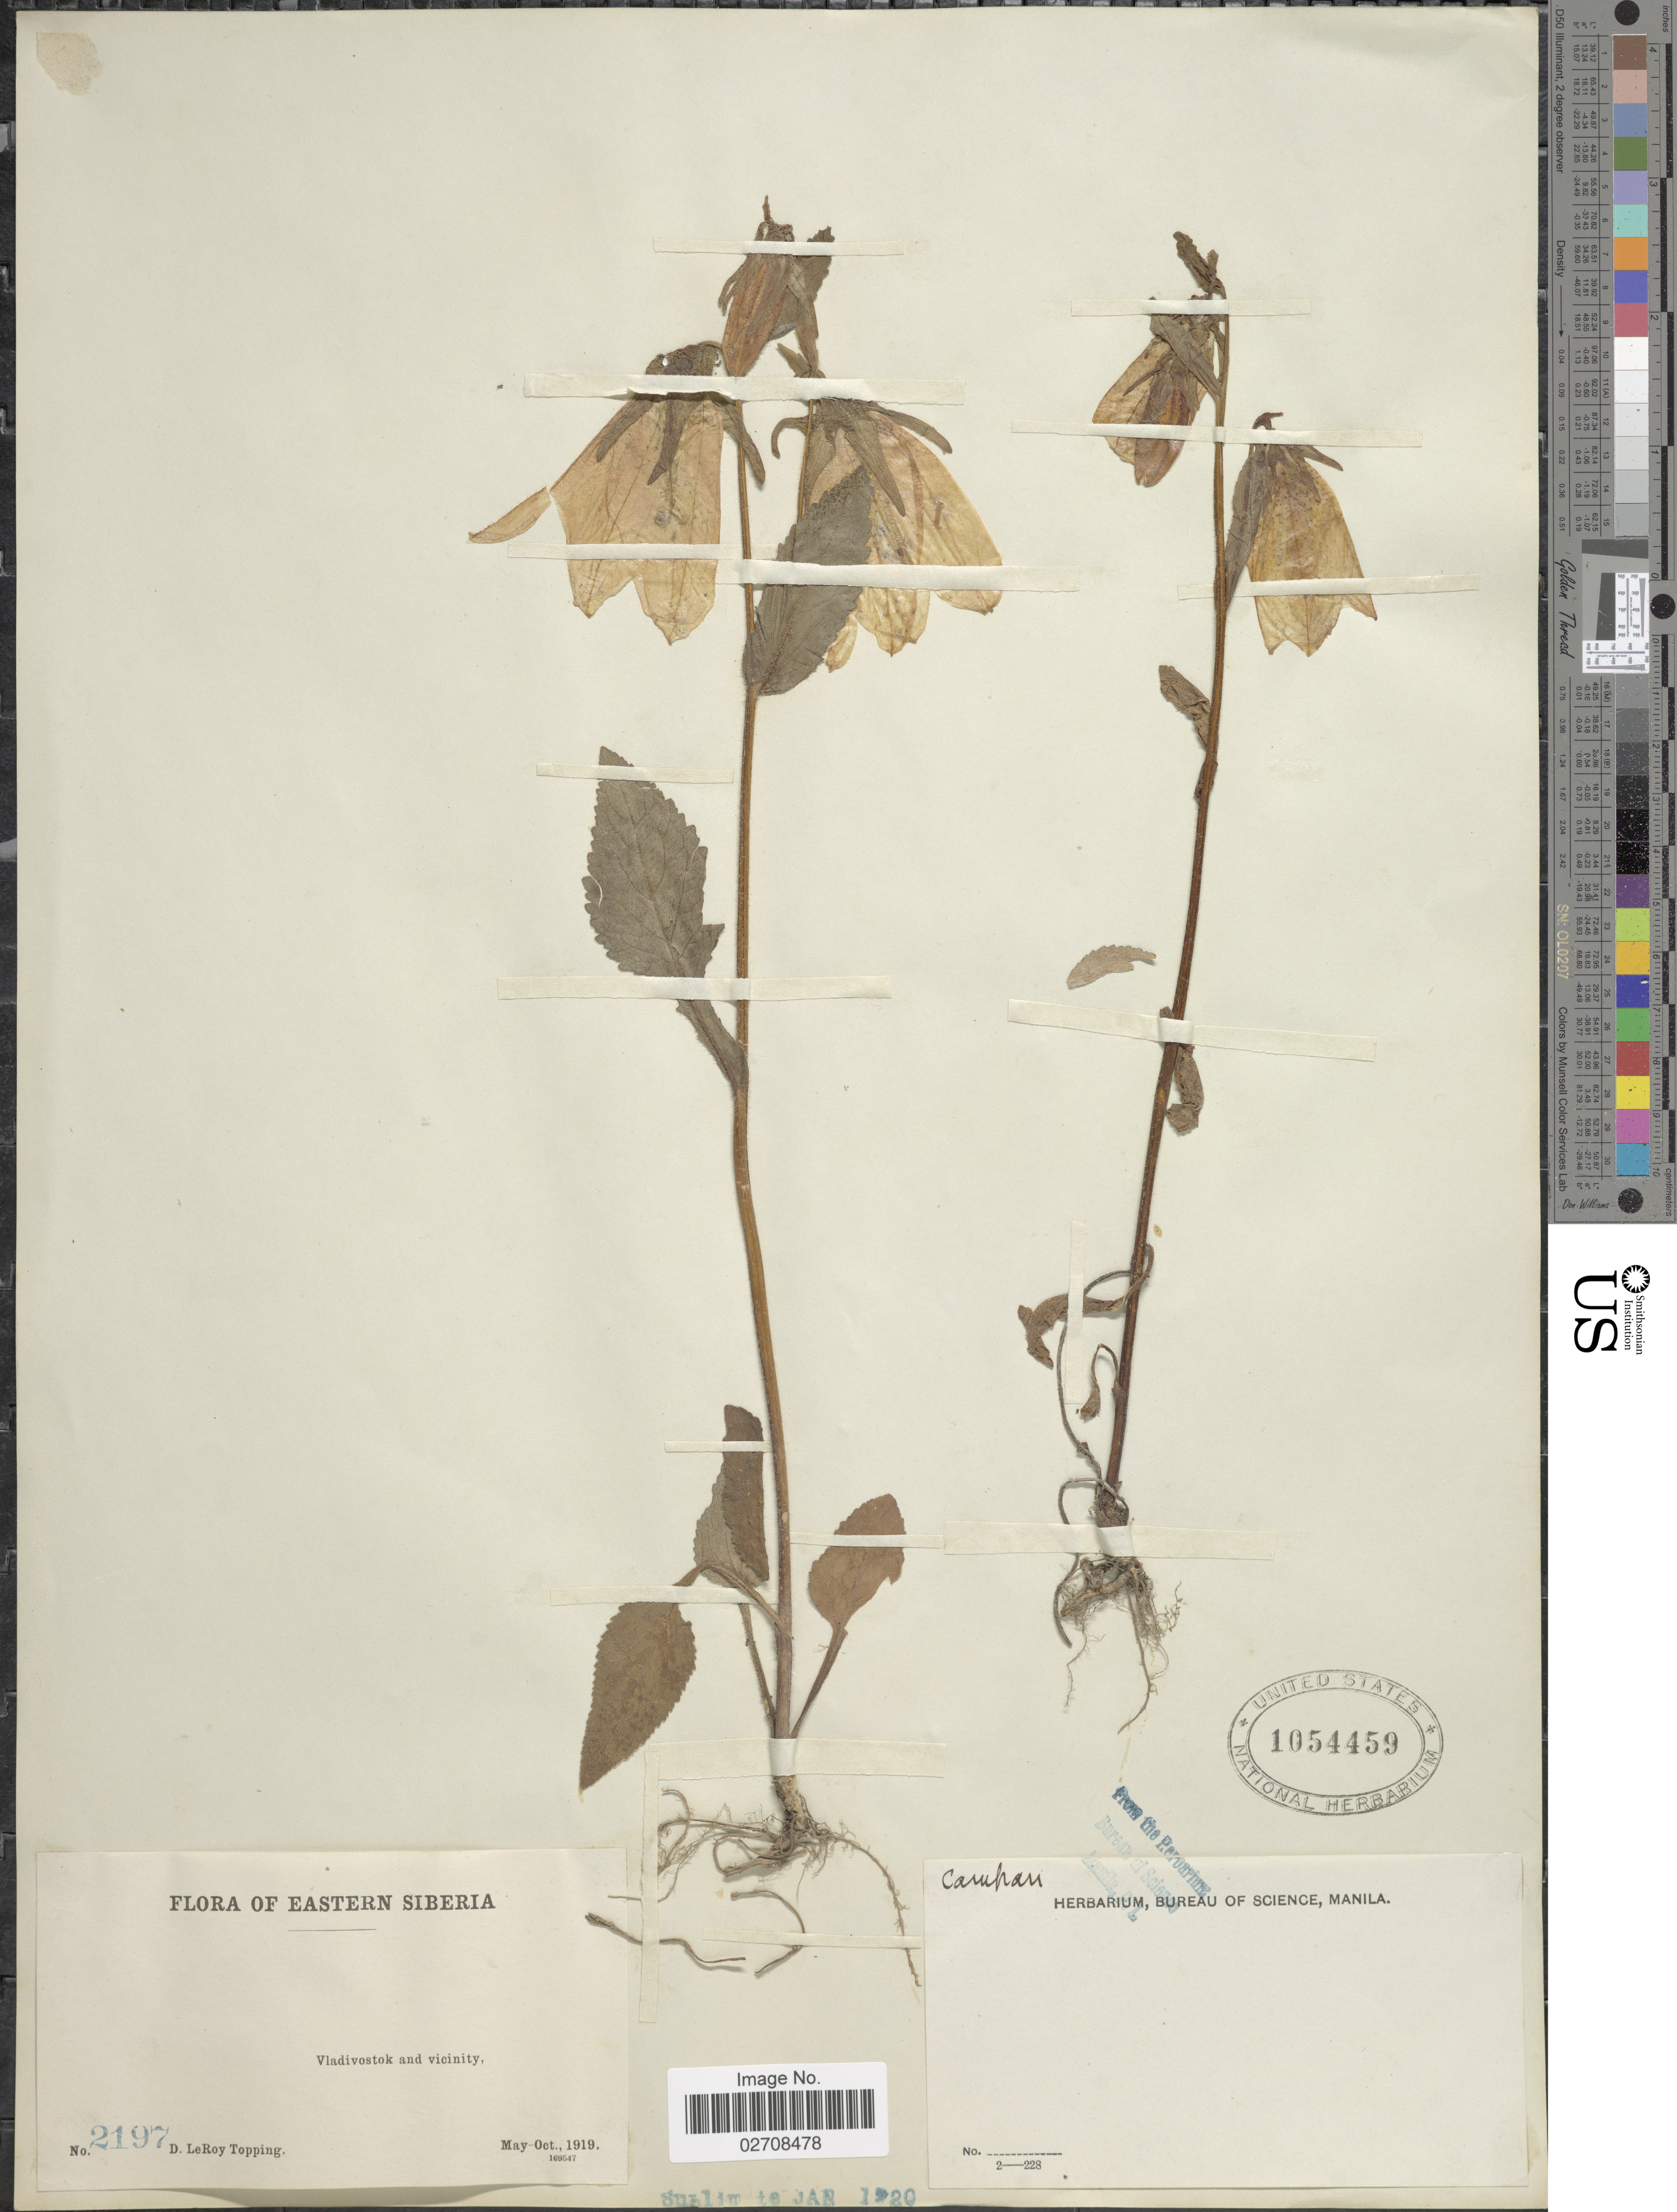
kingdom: Plantae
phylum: Tracheophyta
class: Magnoliopsida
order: Asterales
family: Campanulaceae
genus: Campanula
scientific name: Campanula punctata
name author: Lam.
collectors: D. L. Topping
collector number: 2197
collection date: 1919-05/1919-10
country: Russian Federation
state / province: Primorsky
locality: Eastern Siberia. Vladivostok and vicinity.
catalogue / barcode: US 1054459